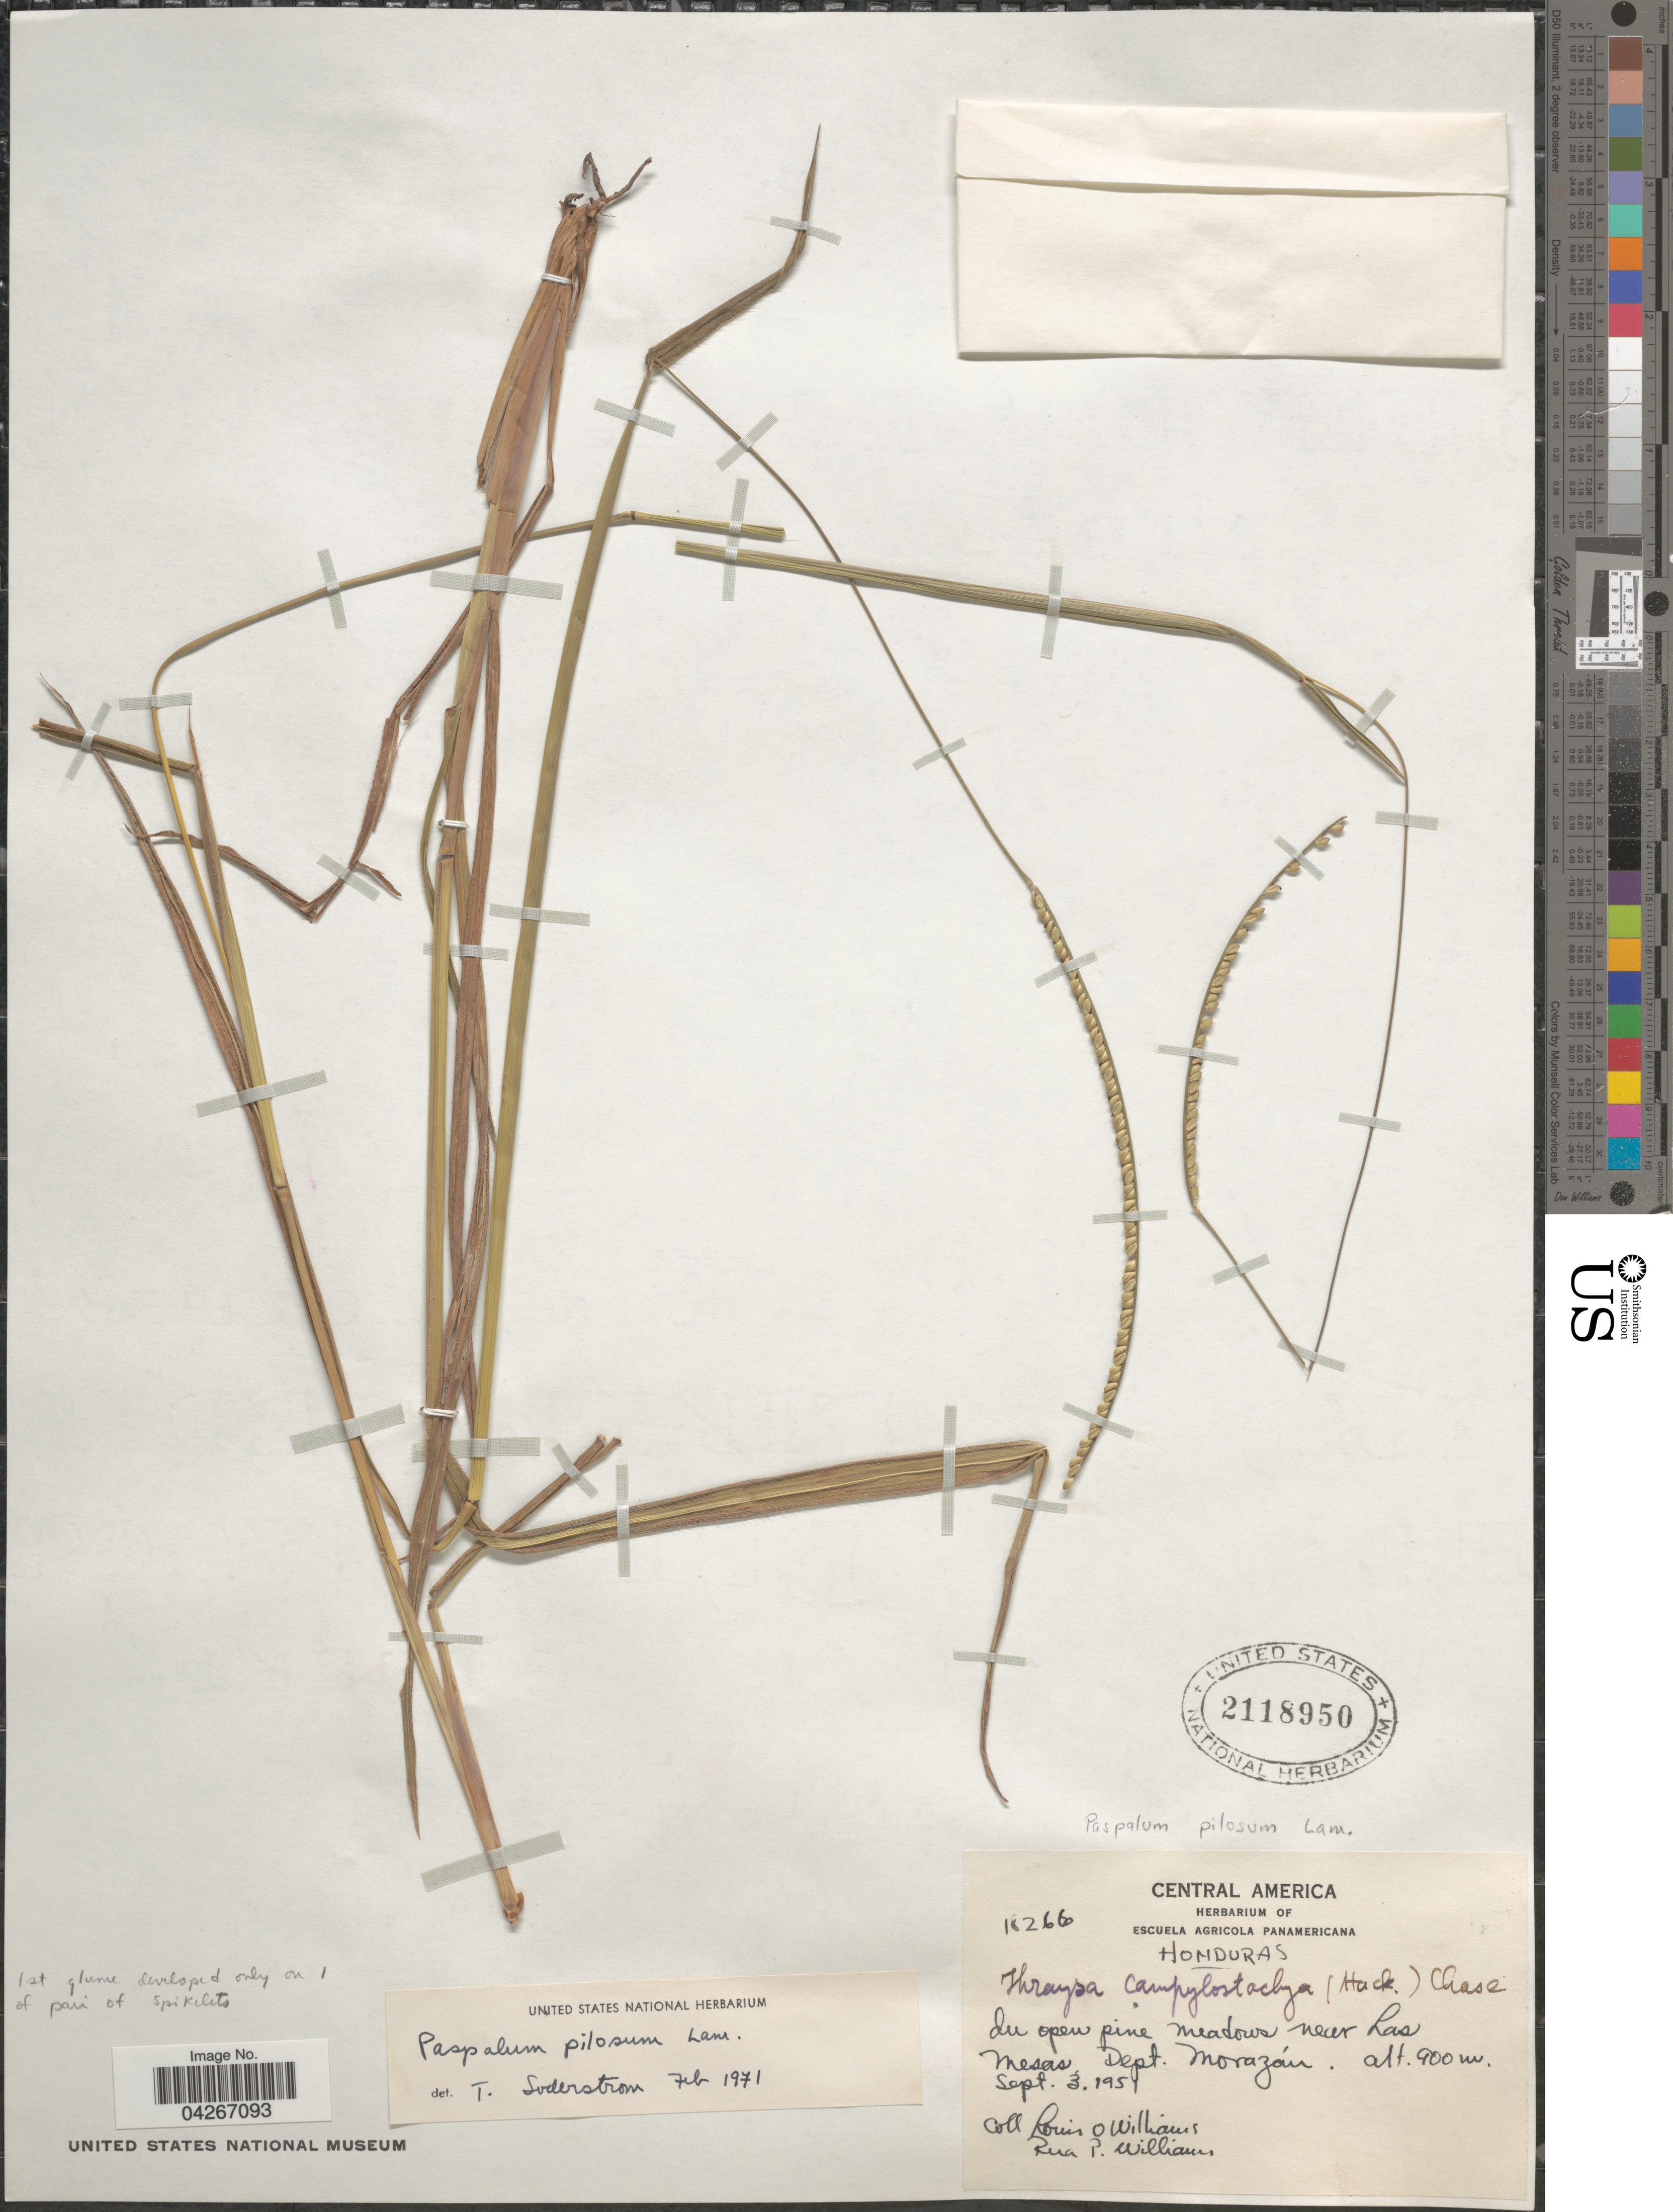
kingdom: Plantae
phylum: Tracheophyta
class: Liliopsida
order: Poales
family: Poaceae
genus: Paspalum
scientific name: Paspalum pilosum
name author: Lam.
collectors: L. O. Williams & R. P. Williams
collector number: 18266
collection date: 1951-08-03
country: Honduras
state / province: Fco. Morazán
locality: In open pine meadown near Las Mesas, Dept. Morazán.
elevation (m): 900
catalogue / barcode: US 2118950